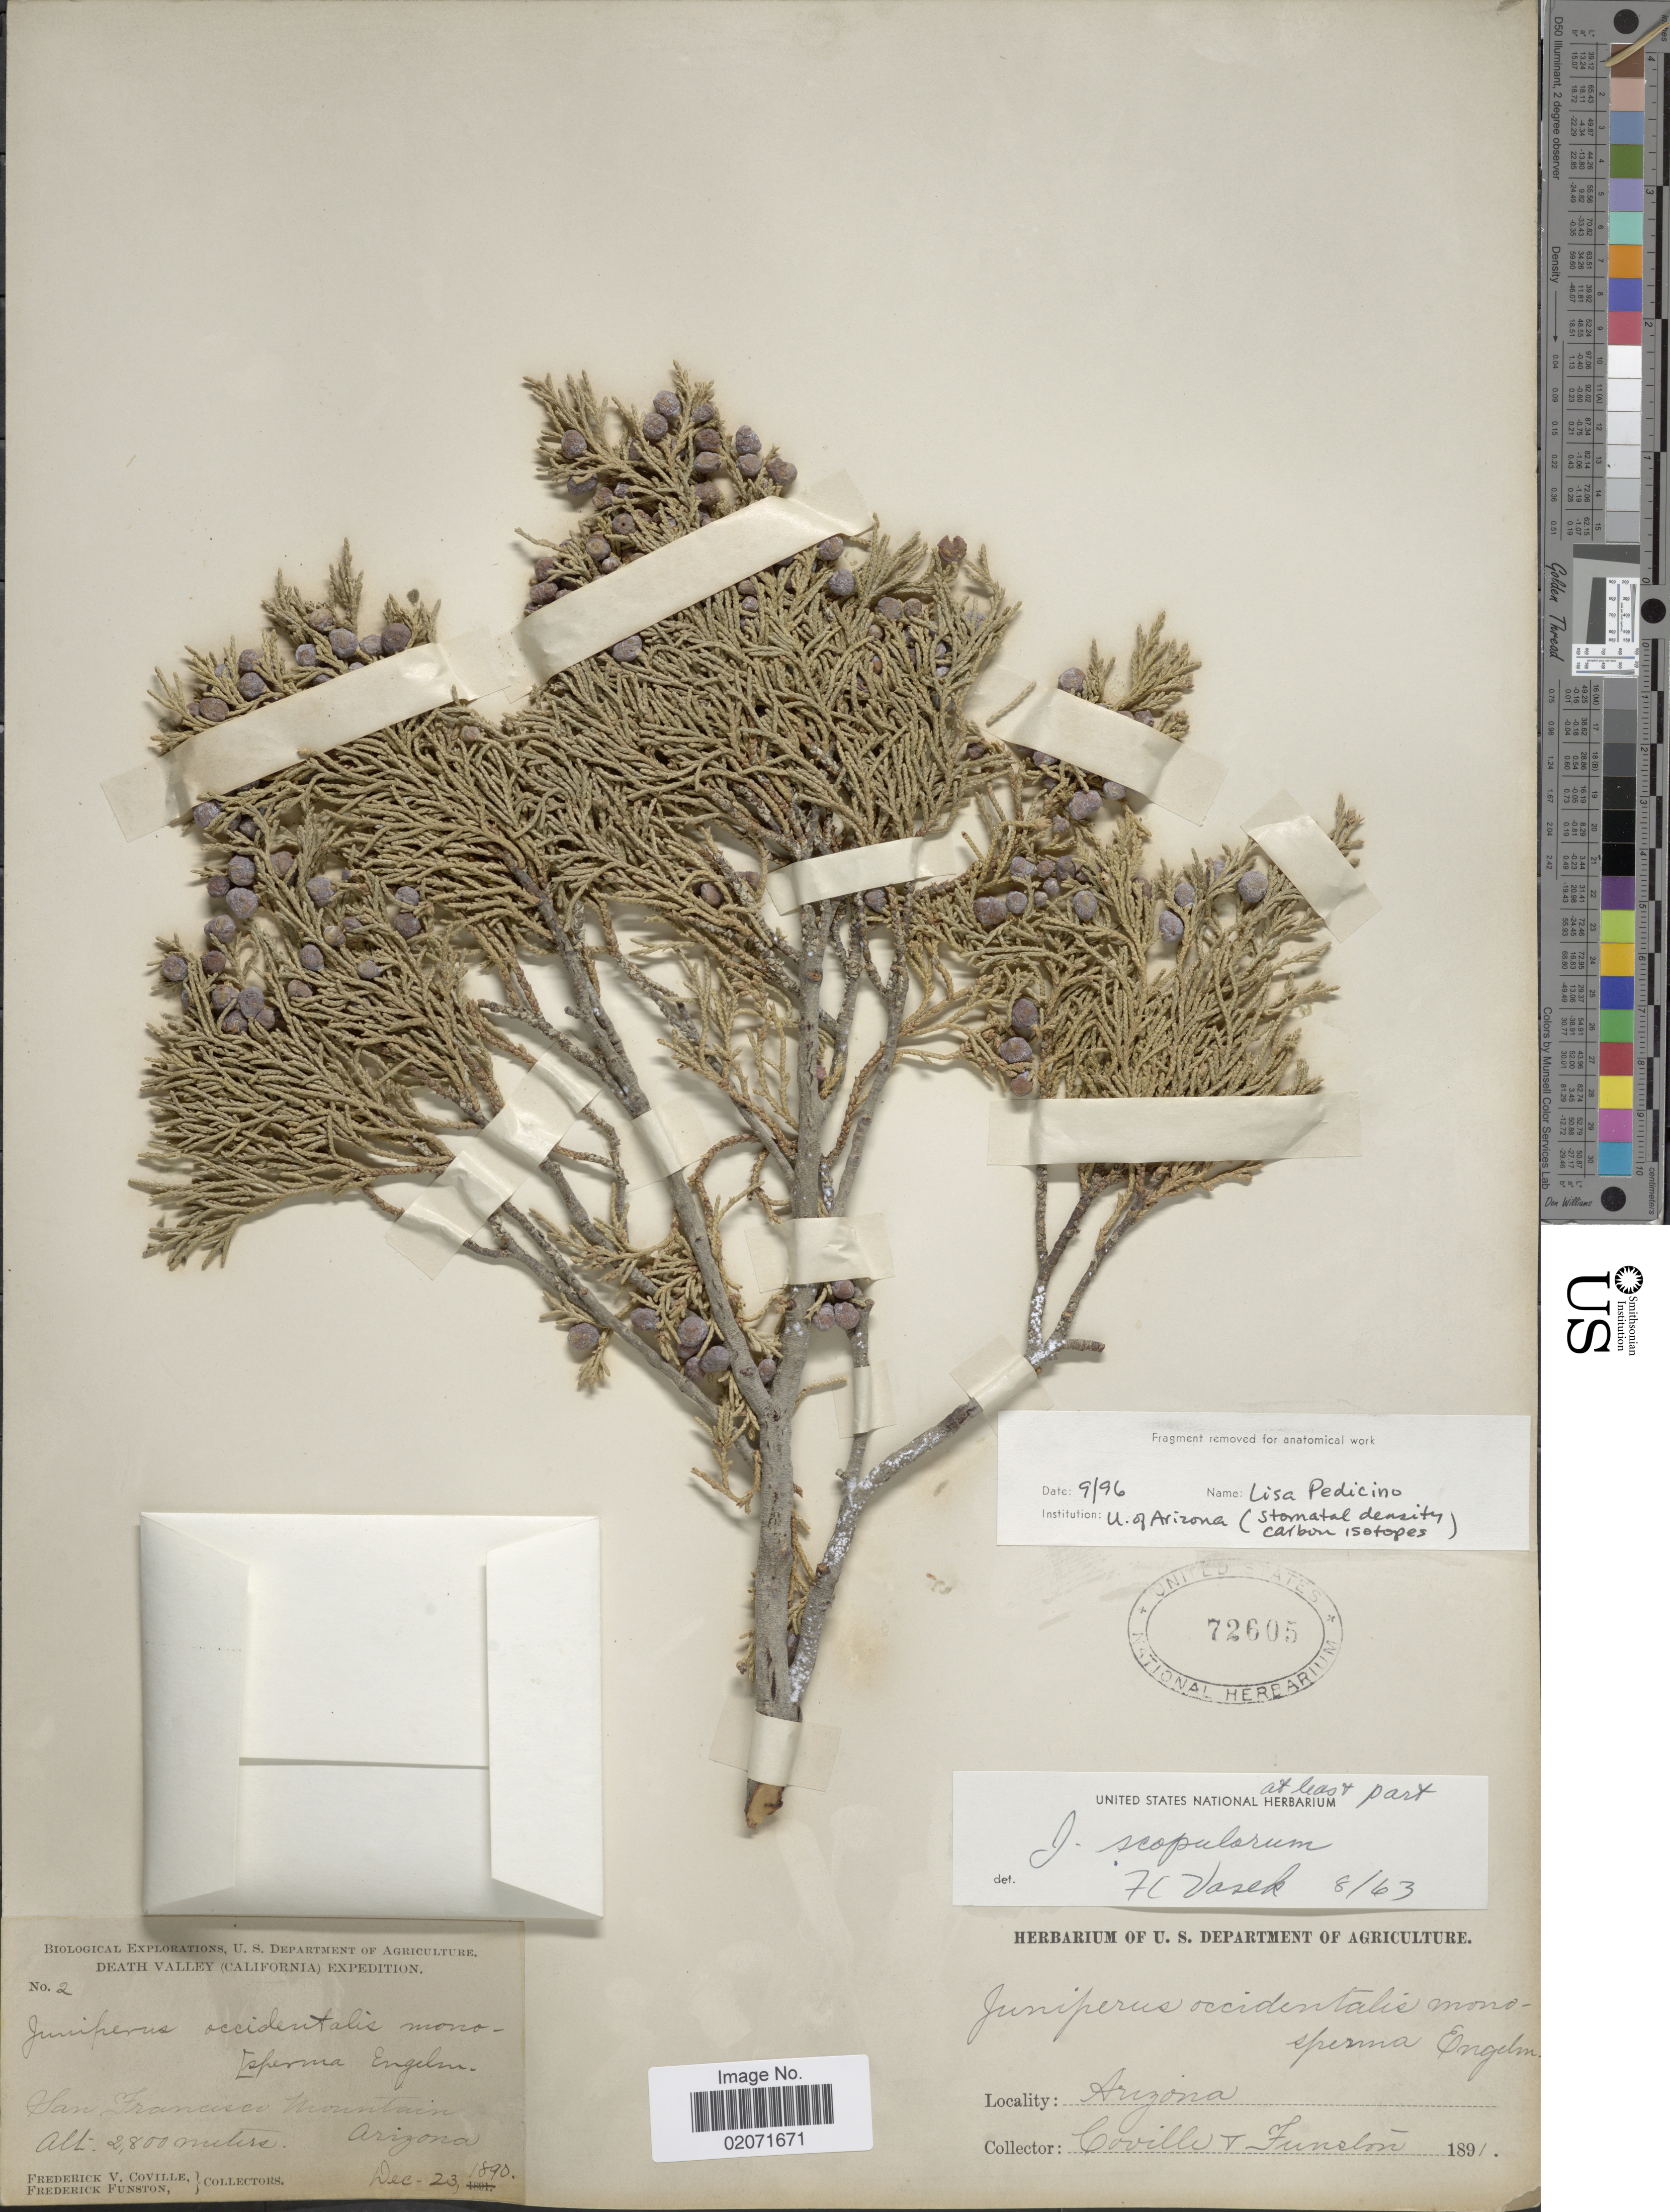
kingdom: Plantae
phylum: Tracheophyta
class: Pinopsida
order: Pinales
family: Cupressaceae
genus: Juniperus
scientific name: Juniperus scopulorum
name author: Sarg.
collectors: F. V. Coville & F. Funston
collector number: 2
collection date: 1890-12-23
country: United States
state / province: Arizona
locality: Death Valley. San Francisco Mountain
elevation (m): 2800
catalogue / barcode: US 72605